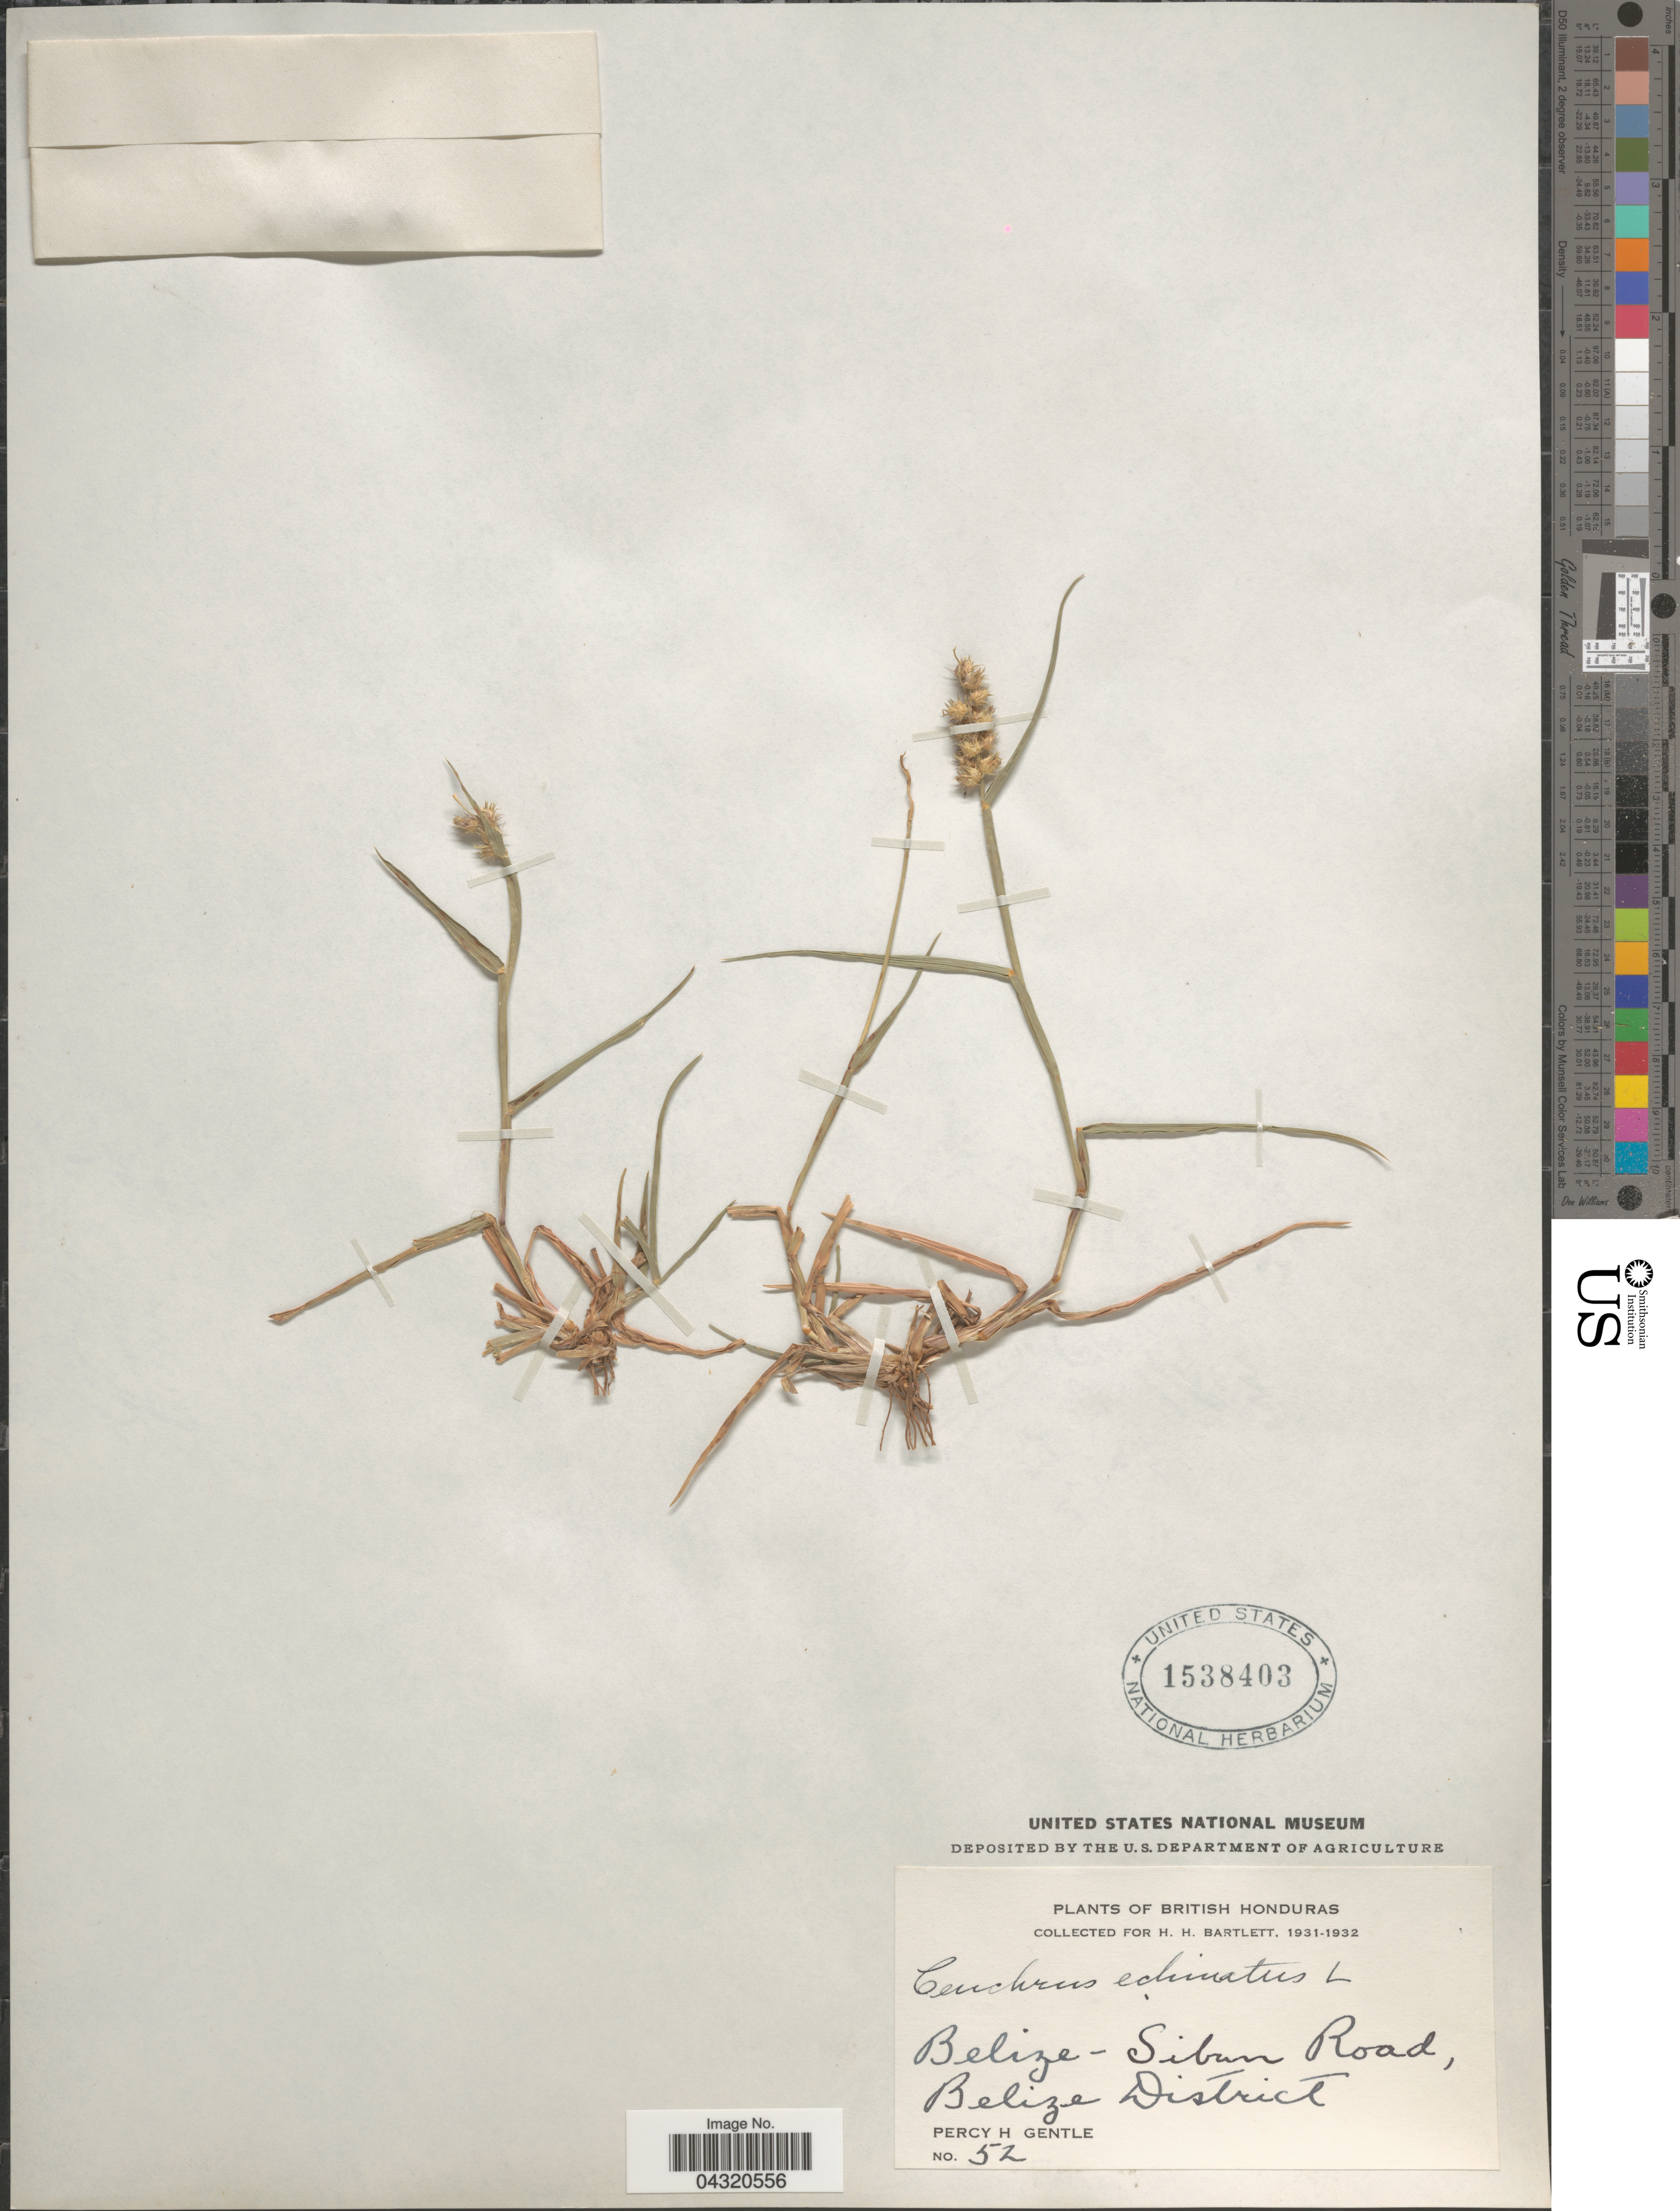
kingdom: Plantae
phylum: Tracheophyta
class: Liliopsida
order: Poales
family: Poaceae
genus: Cenchrus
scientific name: Cenchrus echinatus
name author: L.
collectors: P. H. Gentle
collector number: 52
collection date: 1931/1932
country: Belize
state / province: Belize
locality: British Honduras. Belize-Sibun Road, Belize District.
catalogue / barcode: US 1538403